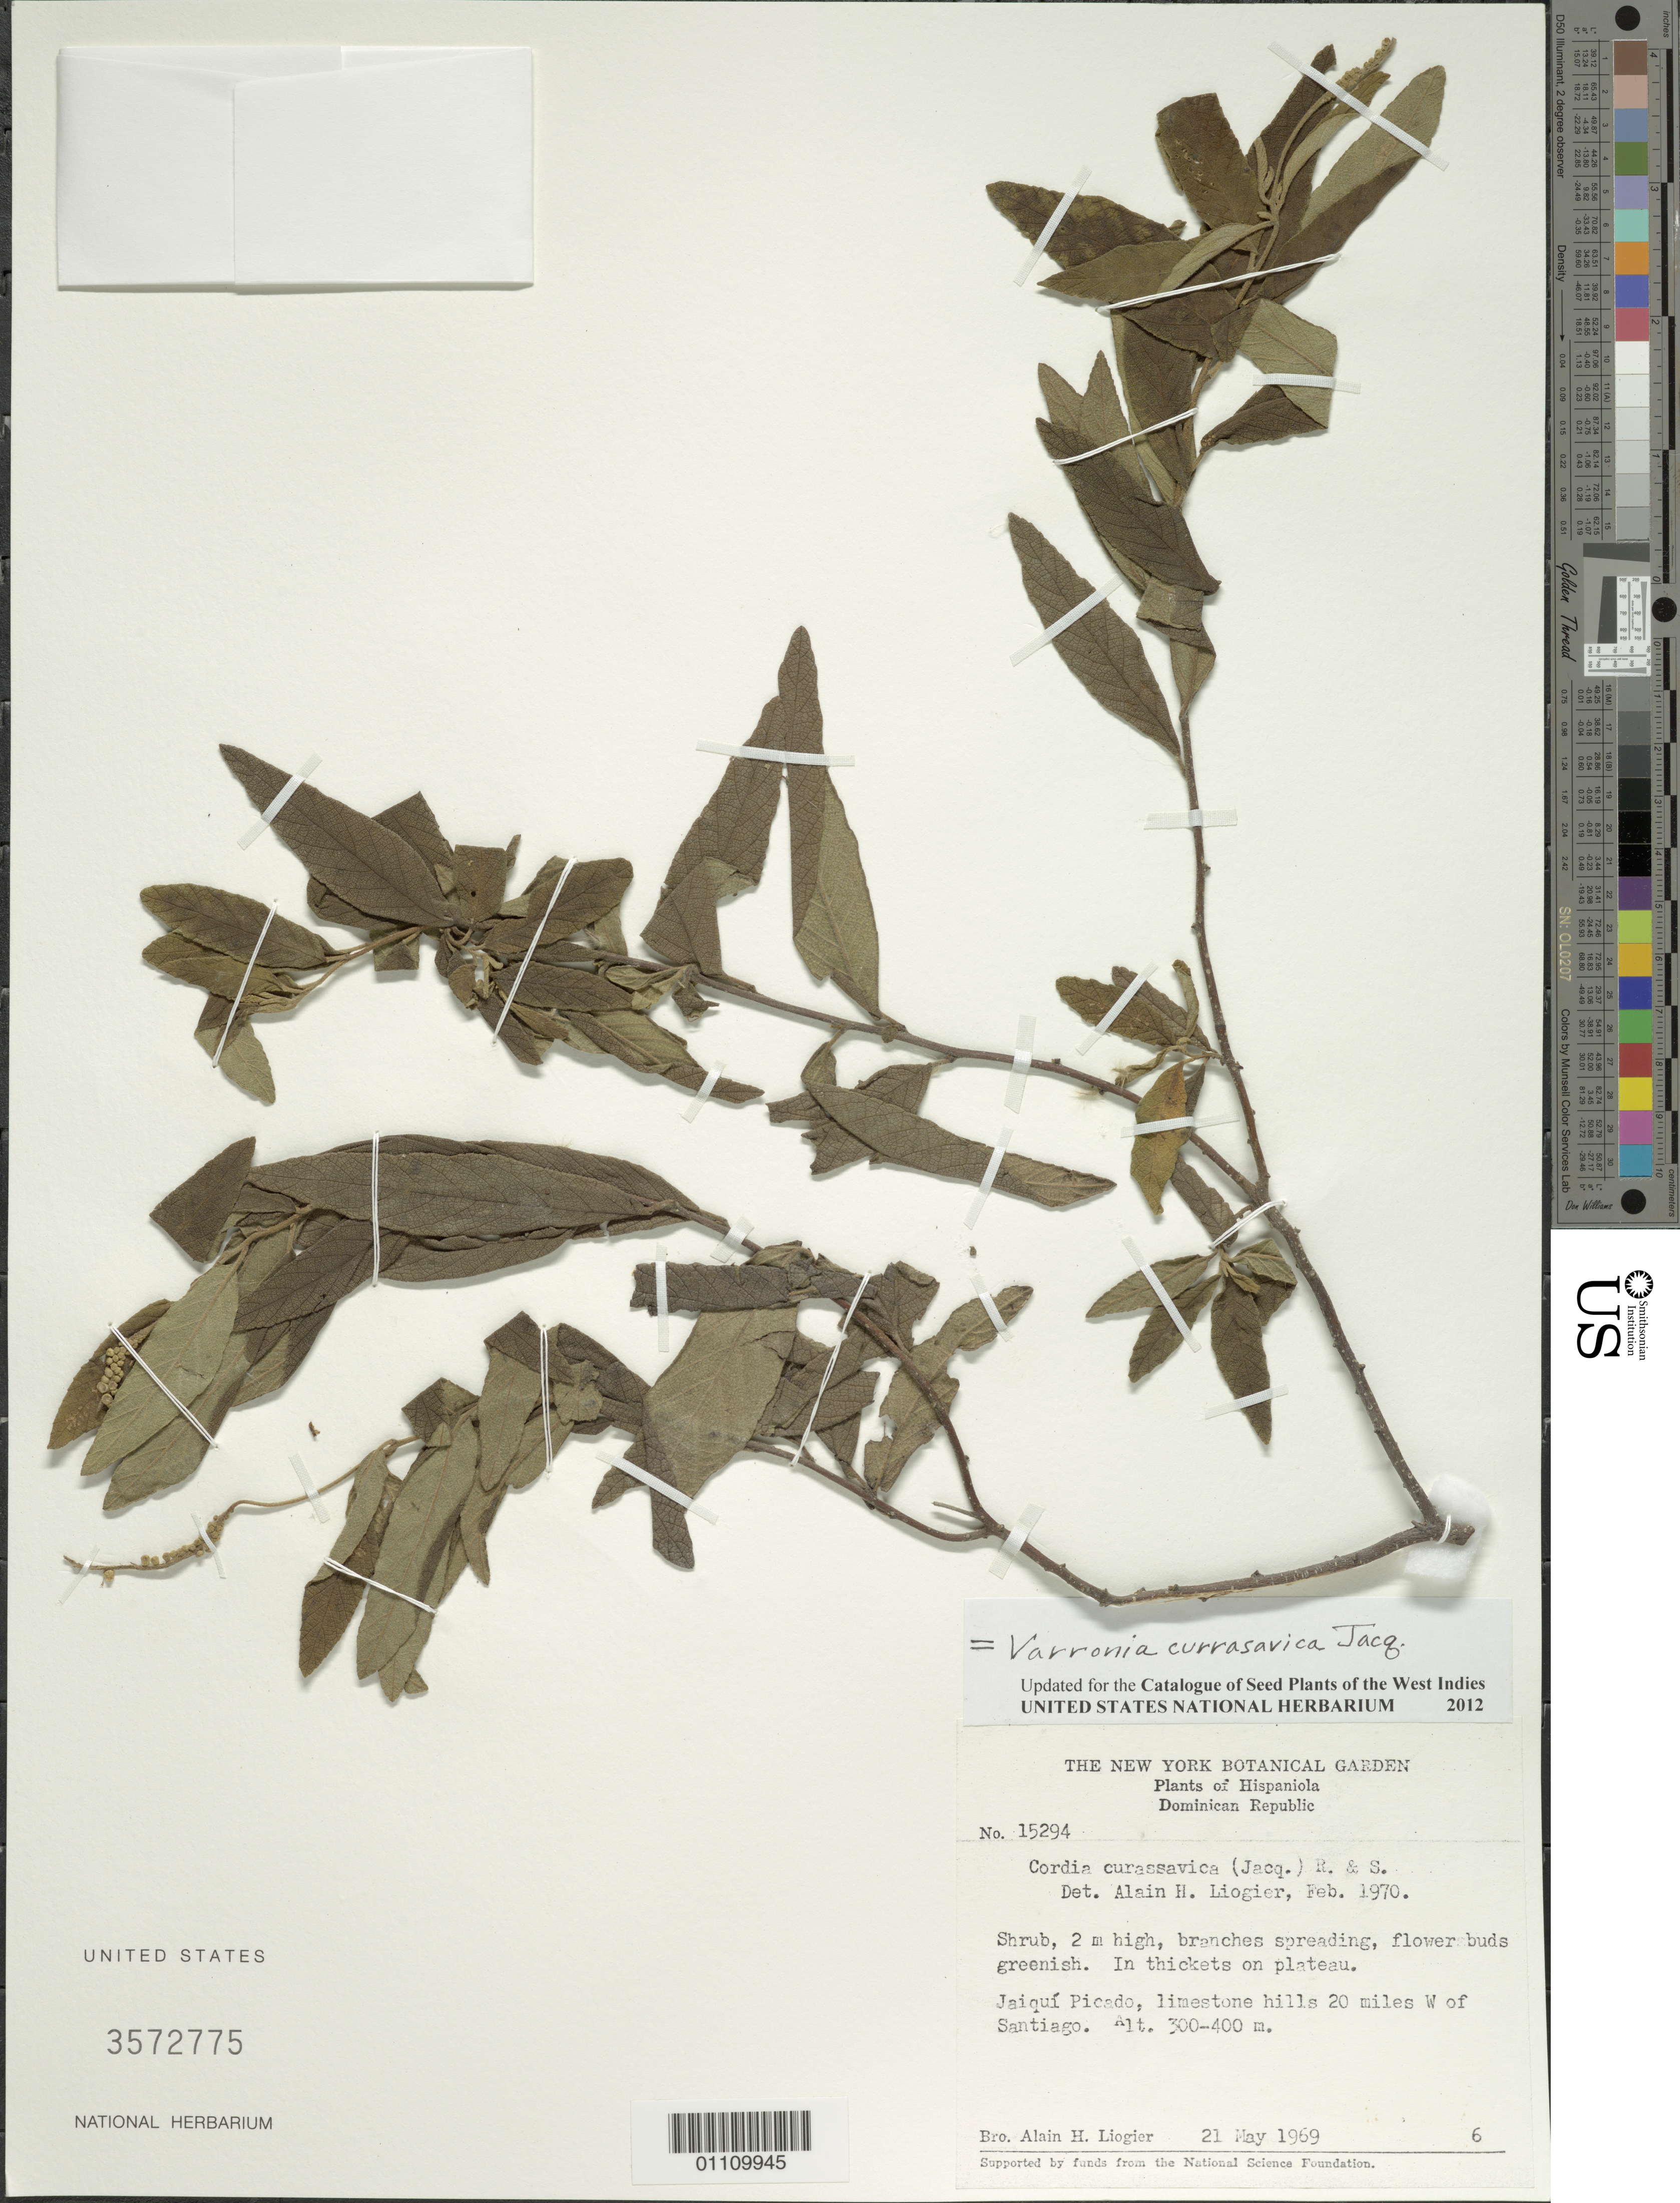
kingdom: Plantae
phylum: Tracheophyta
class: Magnoliopsida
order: Boraginales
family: Cordiaceae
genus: Varronia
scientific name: Varronia curassavica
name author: Jacq.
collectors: A. H. Liogier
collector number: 15294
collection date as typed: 21 May 1969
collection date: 1969-05-21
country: Dominican Republic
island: Hispaniola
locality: Jaiquí Picado, 20 miles W of Santiago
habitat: Limestone hills; in thickets on plateau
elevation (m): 300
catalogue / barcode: US 3572775